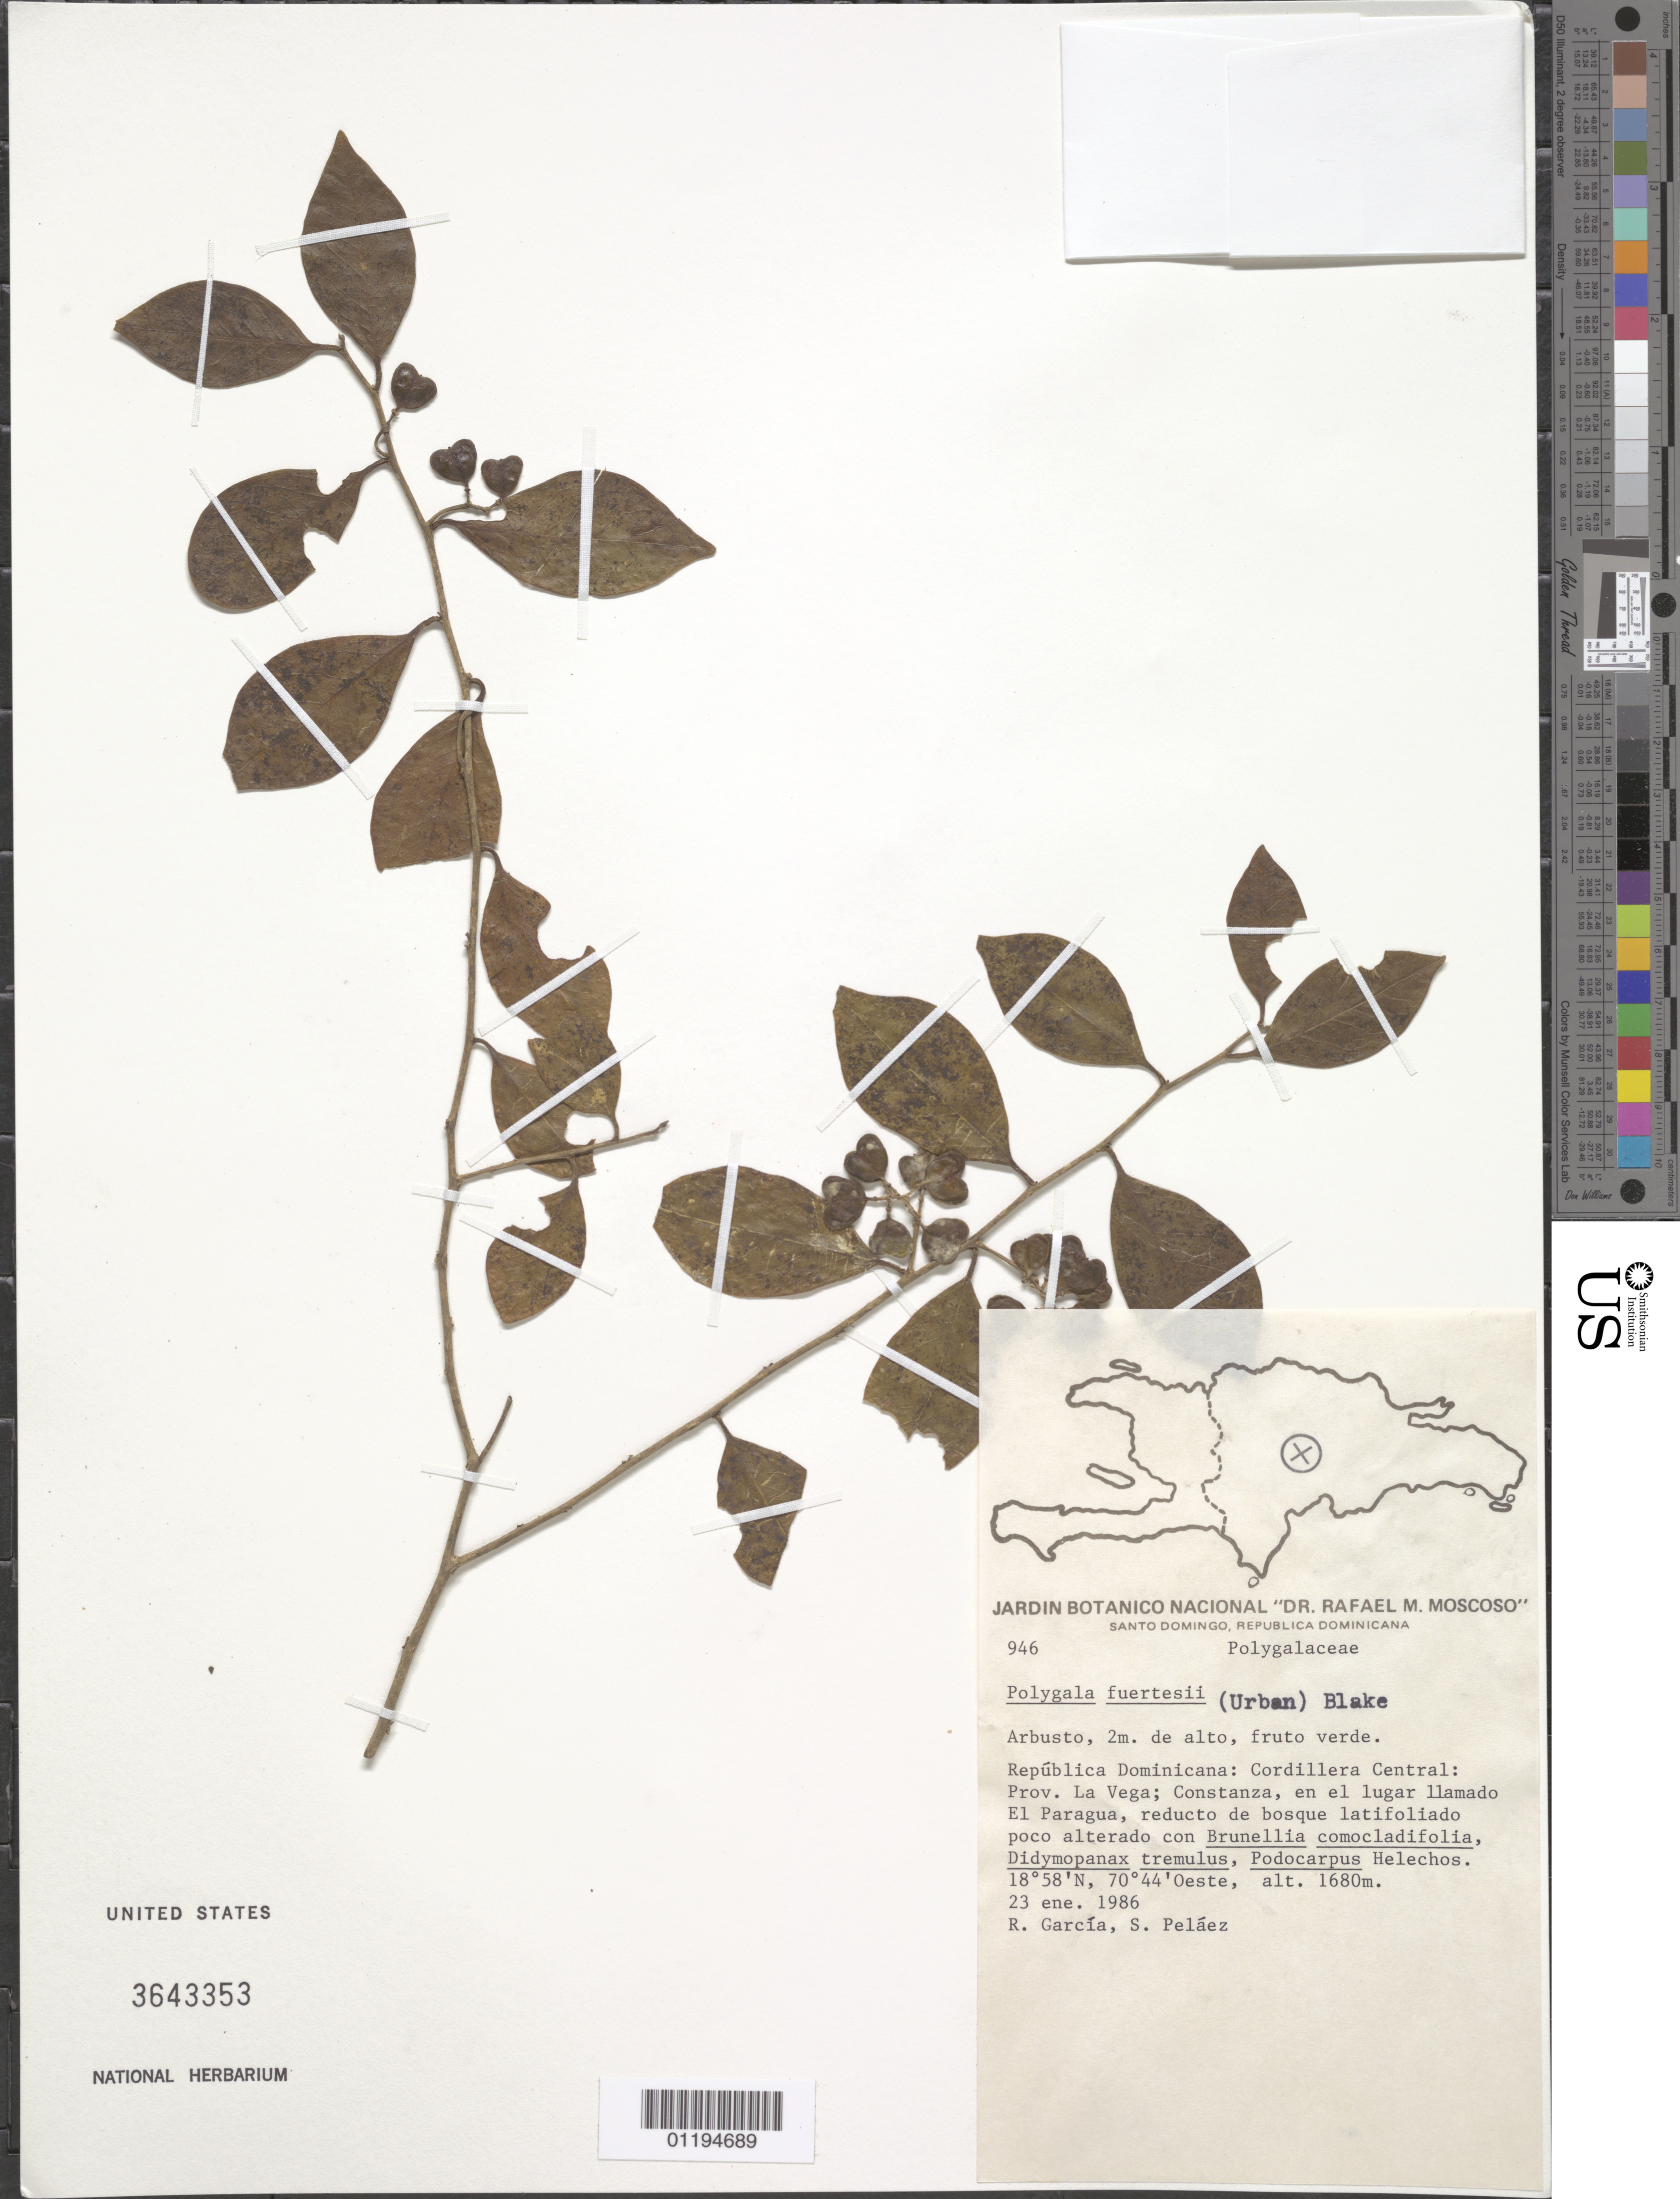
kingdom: Plantae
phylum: Tracheophyta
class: Magnoliopsida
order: Fabales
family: Polygalaceae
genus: Polygala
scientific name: Polygala fuertesii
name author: (Urb.) S.F. Blake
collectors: R. Garcia & S. Pelaez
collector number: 946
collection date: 1986-01-23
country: Dominican Republic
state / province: La Vega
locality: in the place called El Paragua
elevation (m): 1680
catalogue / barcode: US 3643353